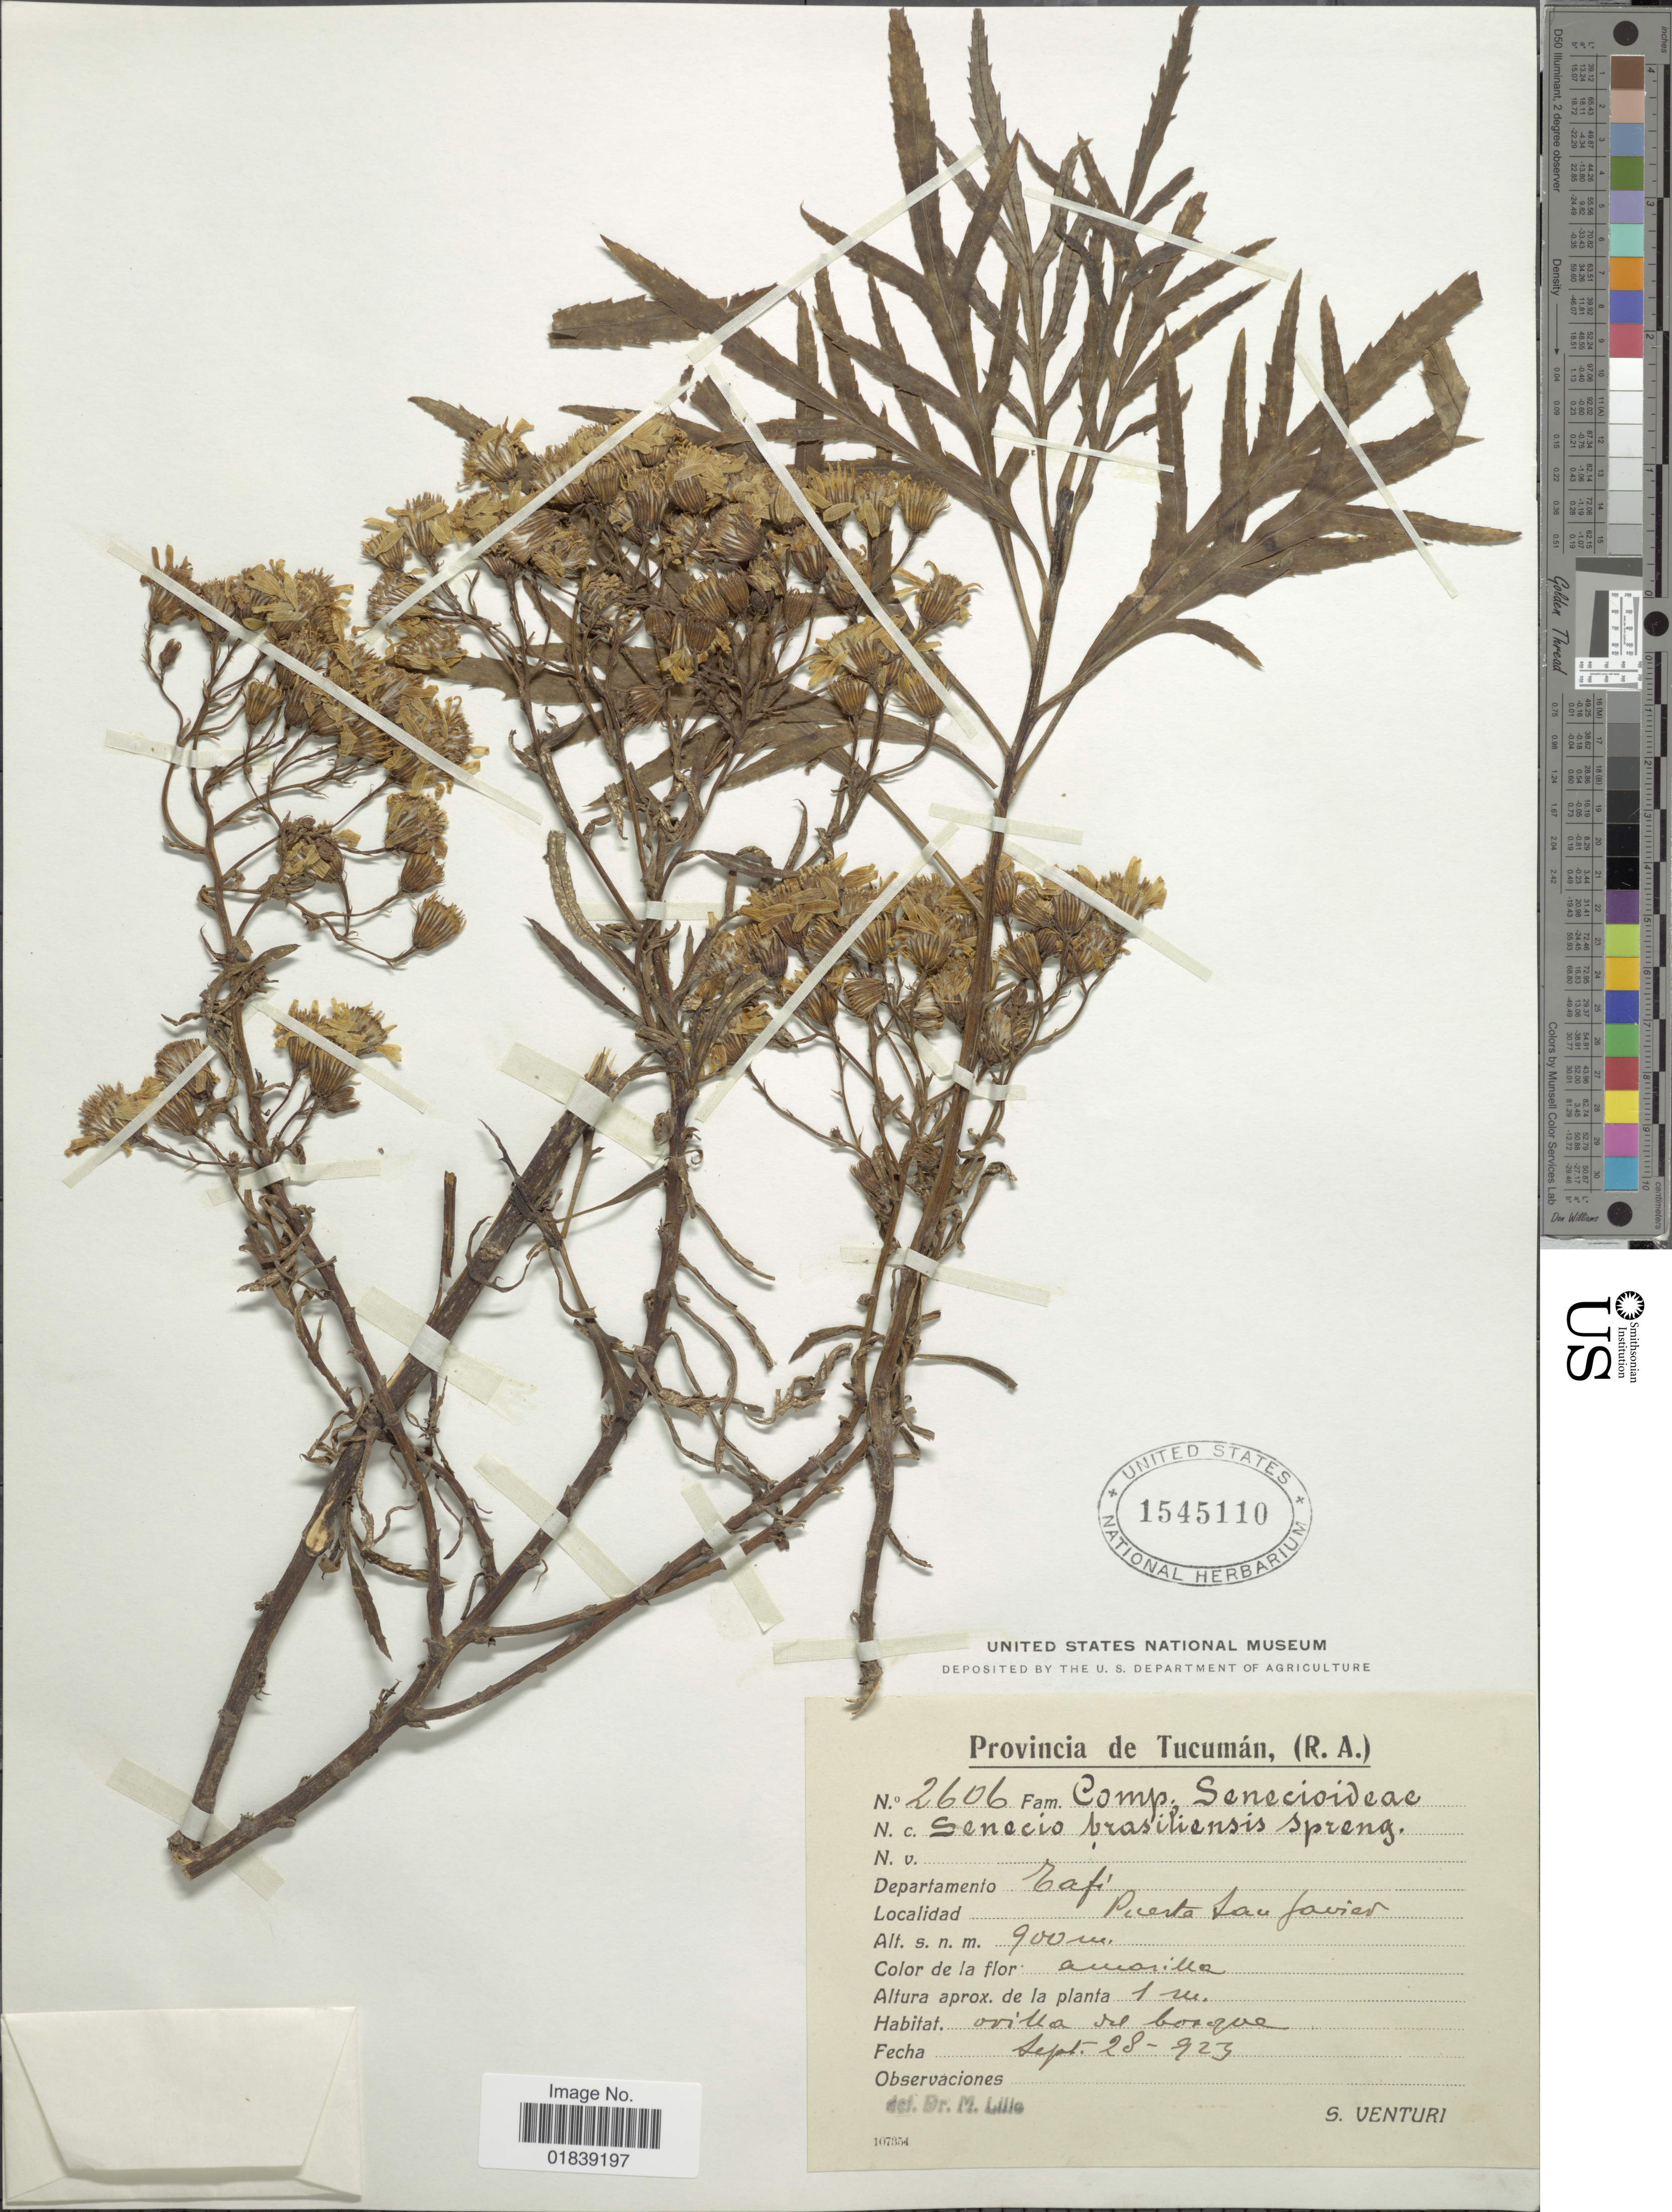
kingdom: Plantae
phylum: Tracheophyta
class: Magnoliopsida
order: Asterales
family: Asteraceae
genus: Senecio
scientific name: Senecio brasiliensis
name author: (Spreng.) Less.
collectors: S. Venturi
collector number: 2606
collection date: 1923-09-28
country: Argentina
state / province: Tucuman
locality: Departamento Tafi, Purta San Javier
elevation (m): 900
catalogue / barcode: US 1545110